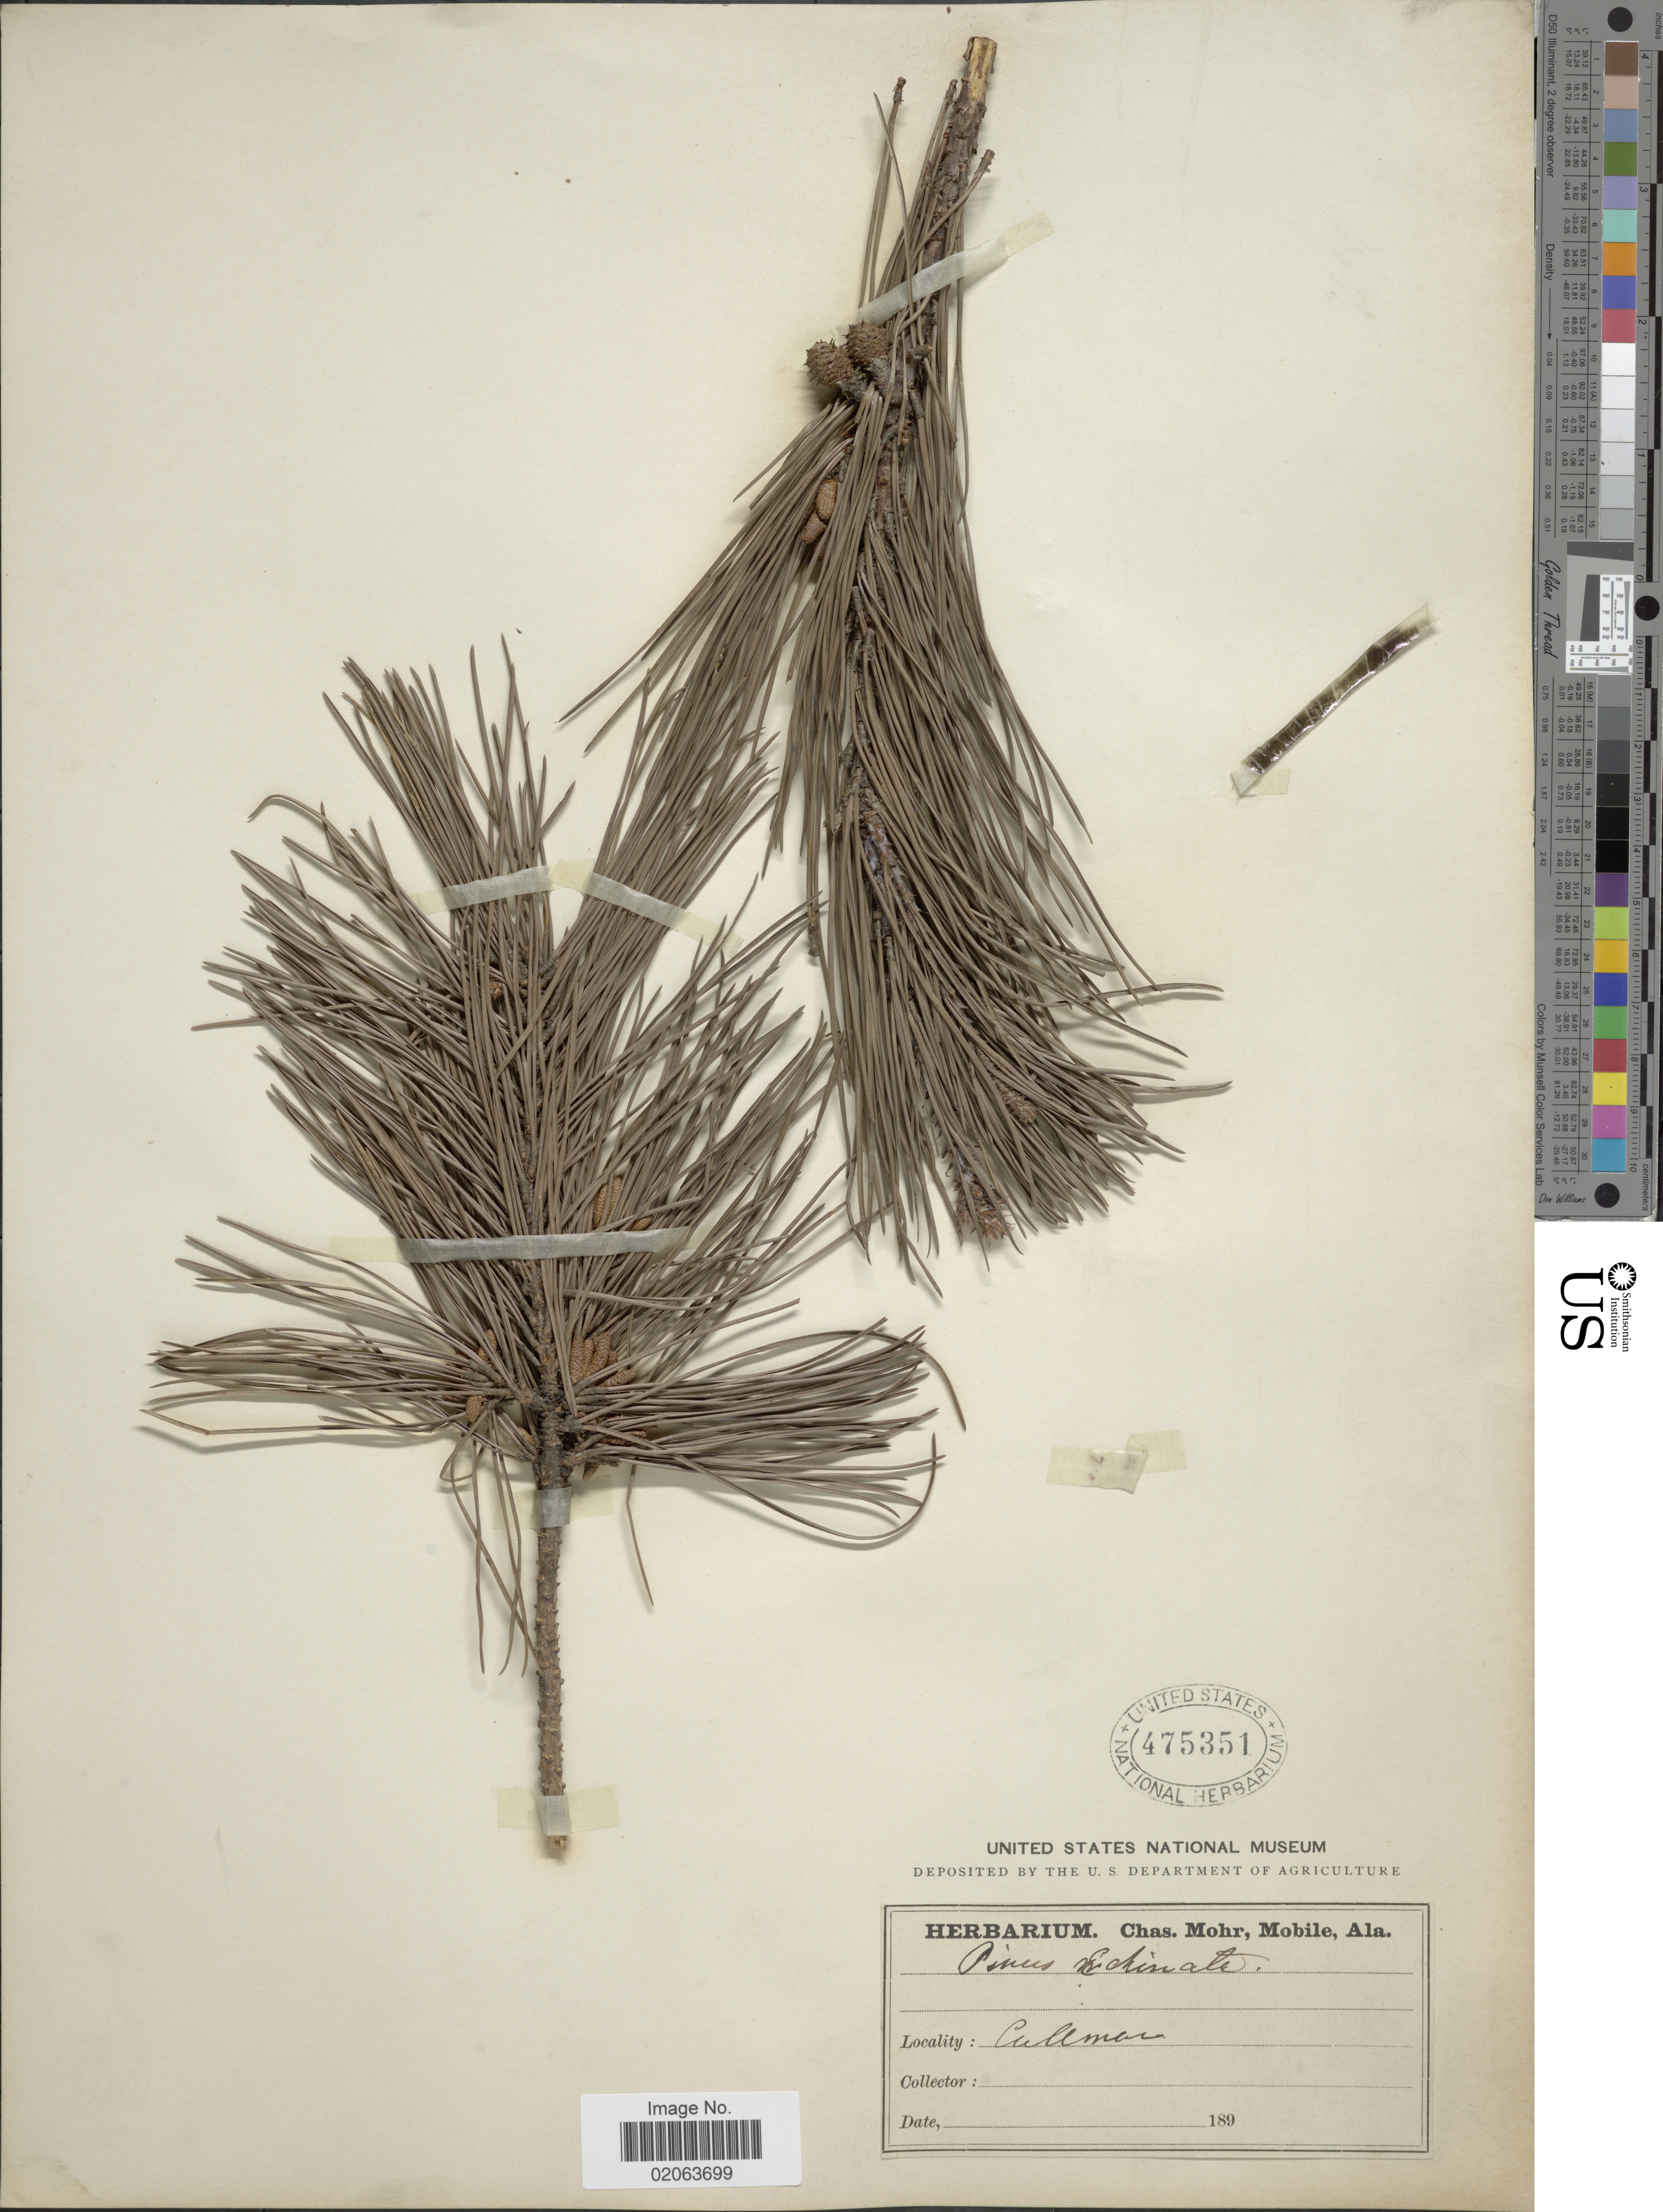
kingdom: Plantae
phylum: Tracheophyta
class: Pinopsida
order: Pinales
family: Pinaceae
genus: Pinus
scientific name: Pinus echinata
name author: Mill.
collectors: ex herb. Charles Mohr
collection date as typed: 189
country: United States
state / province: Alabama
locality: Cullman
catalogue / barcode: US 475351